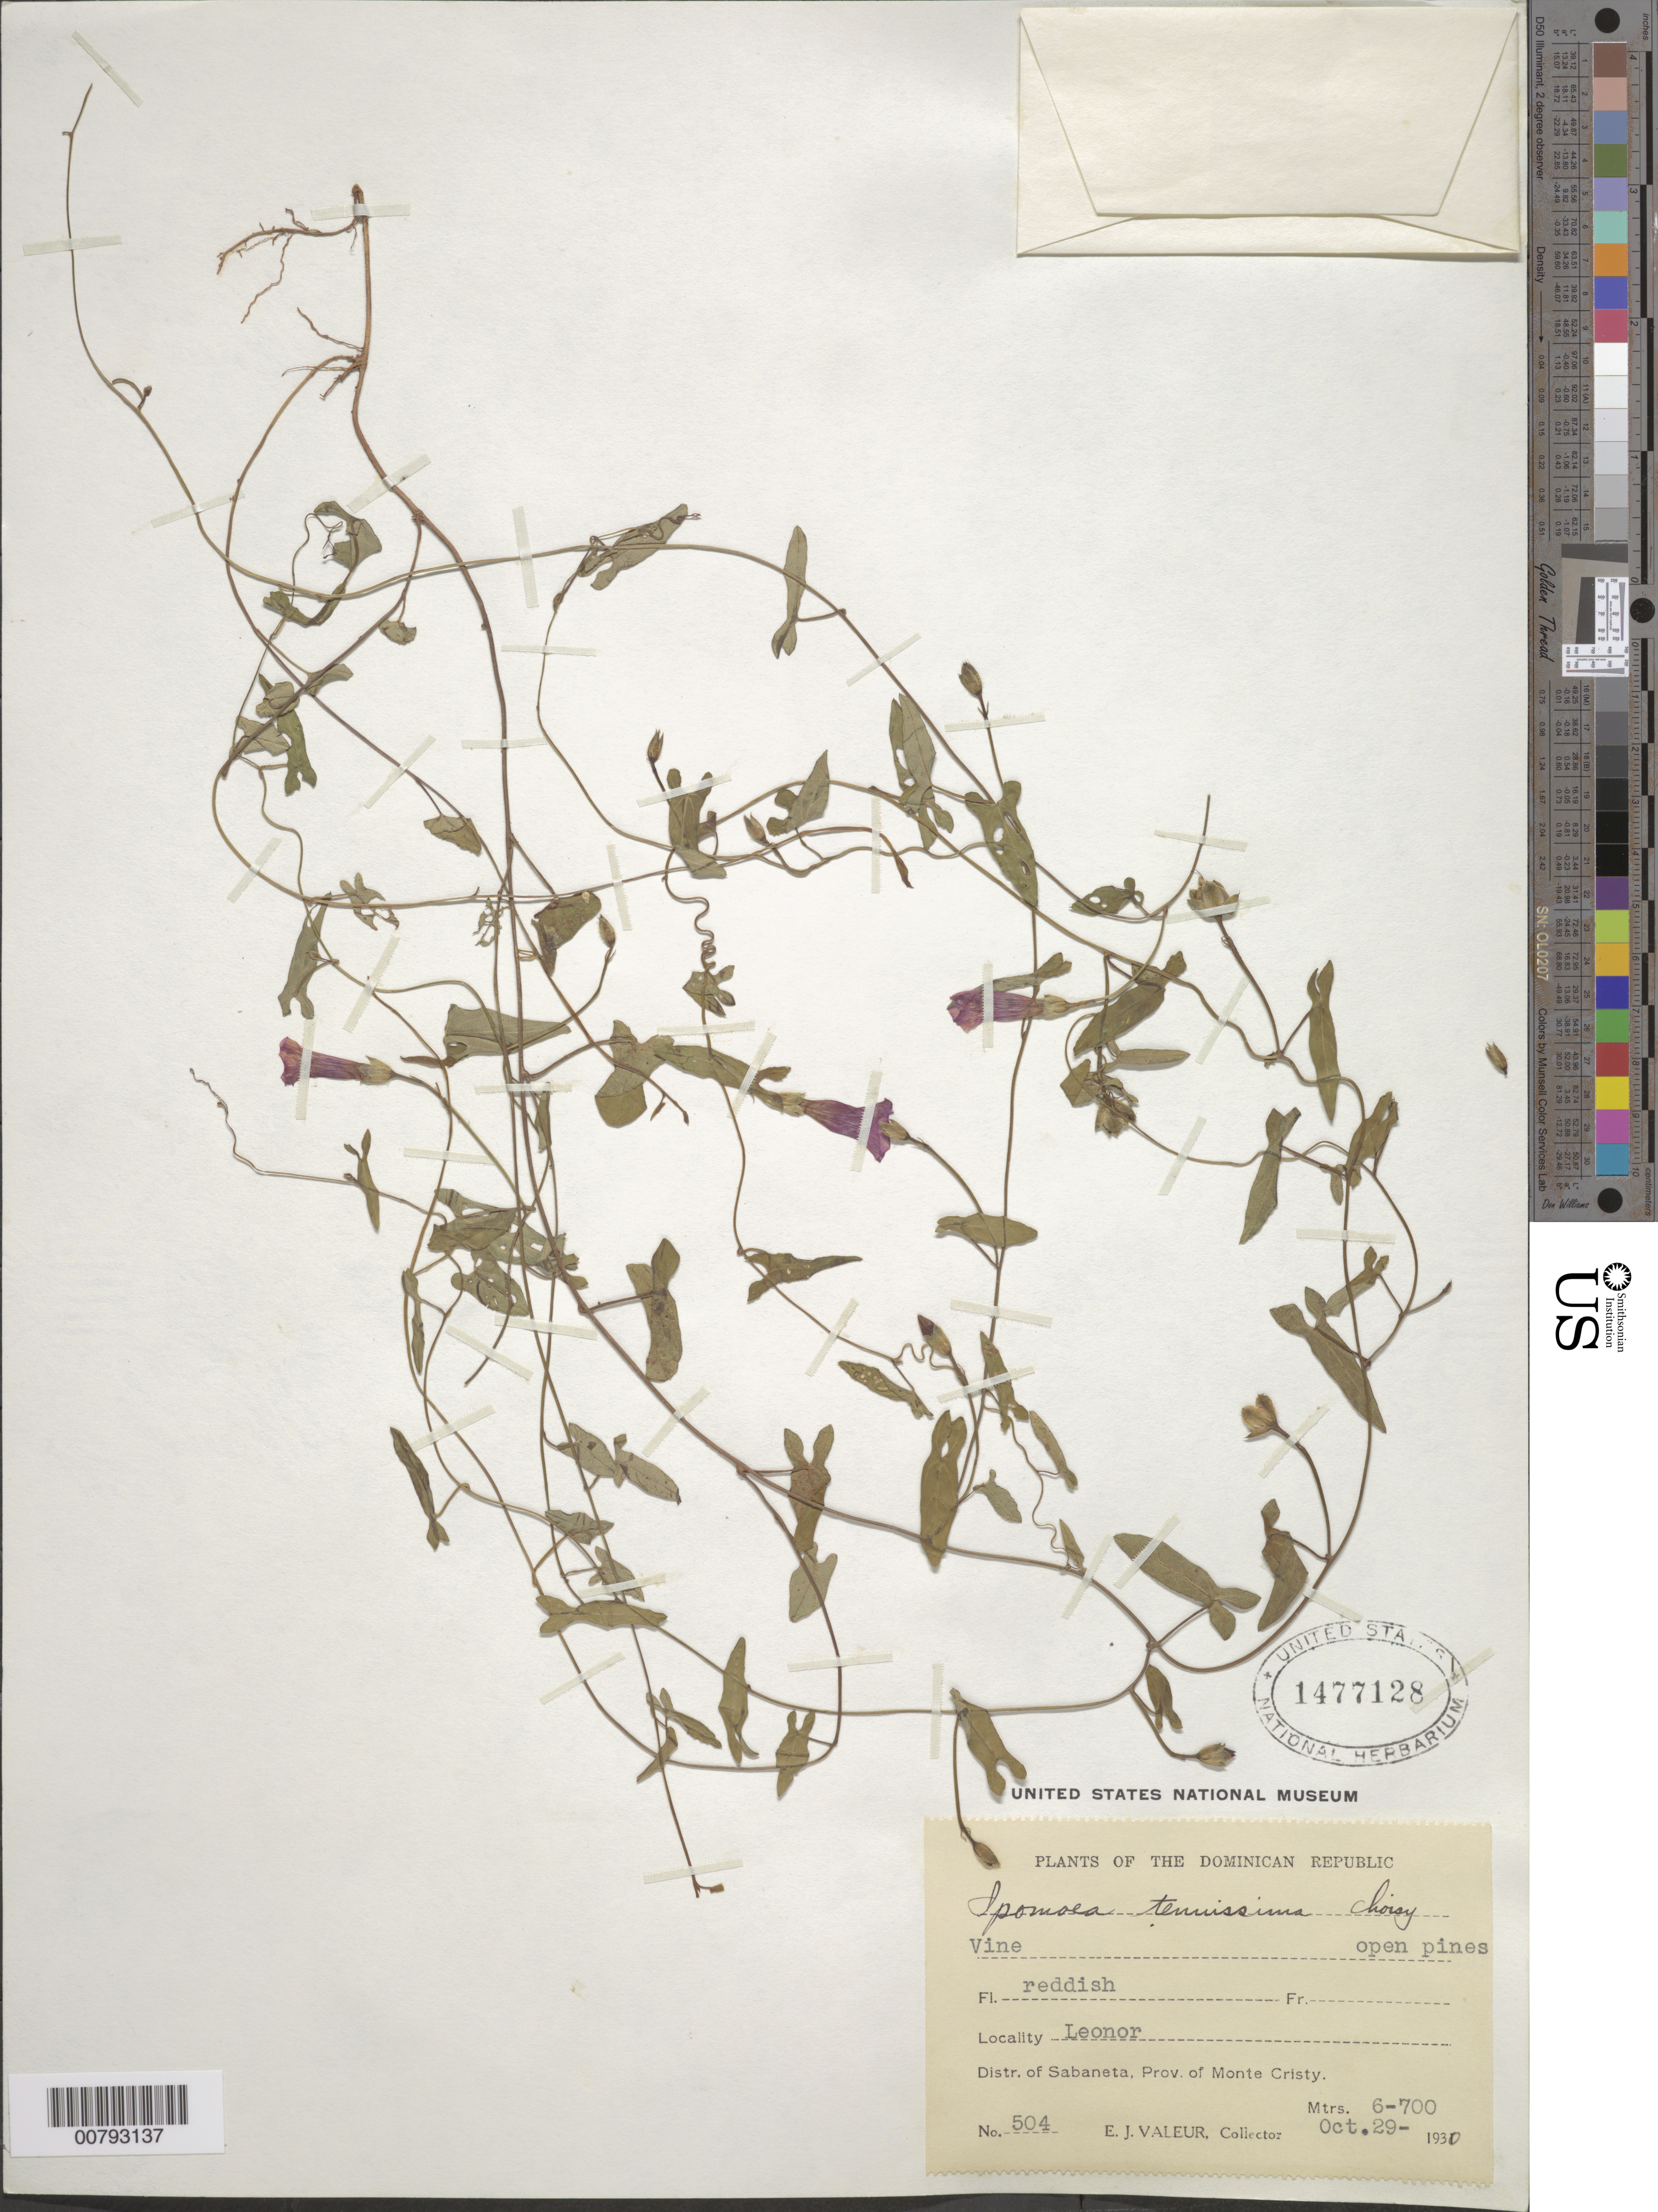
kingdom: Plantae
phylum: Tracheophyta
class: Magnoliopsida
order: Solanales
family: Convolvulaceae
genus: Ipomoea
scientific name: Ipomoea tenuissima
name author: Choisy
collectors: E. Valeur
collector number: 504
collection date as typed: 29 Oct 1930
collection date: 1930-10-29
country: Dominican Republic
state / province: Monte Cristi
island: Hispaniola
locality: Distr. Sabaneta, locality Leonor.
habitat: Open pines.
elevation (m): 600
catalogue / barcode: US 1477128